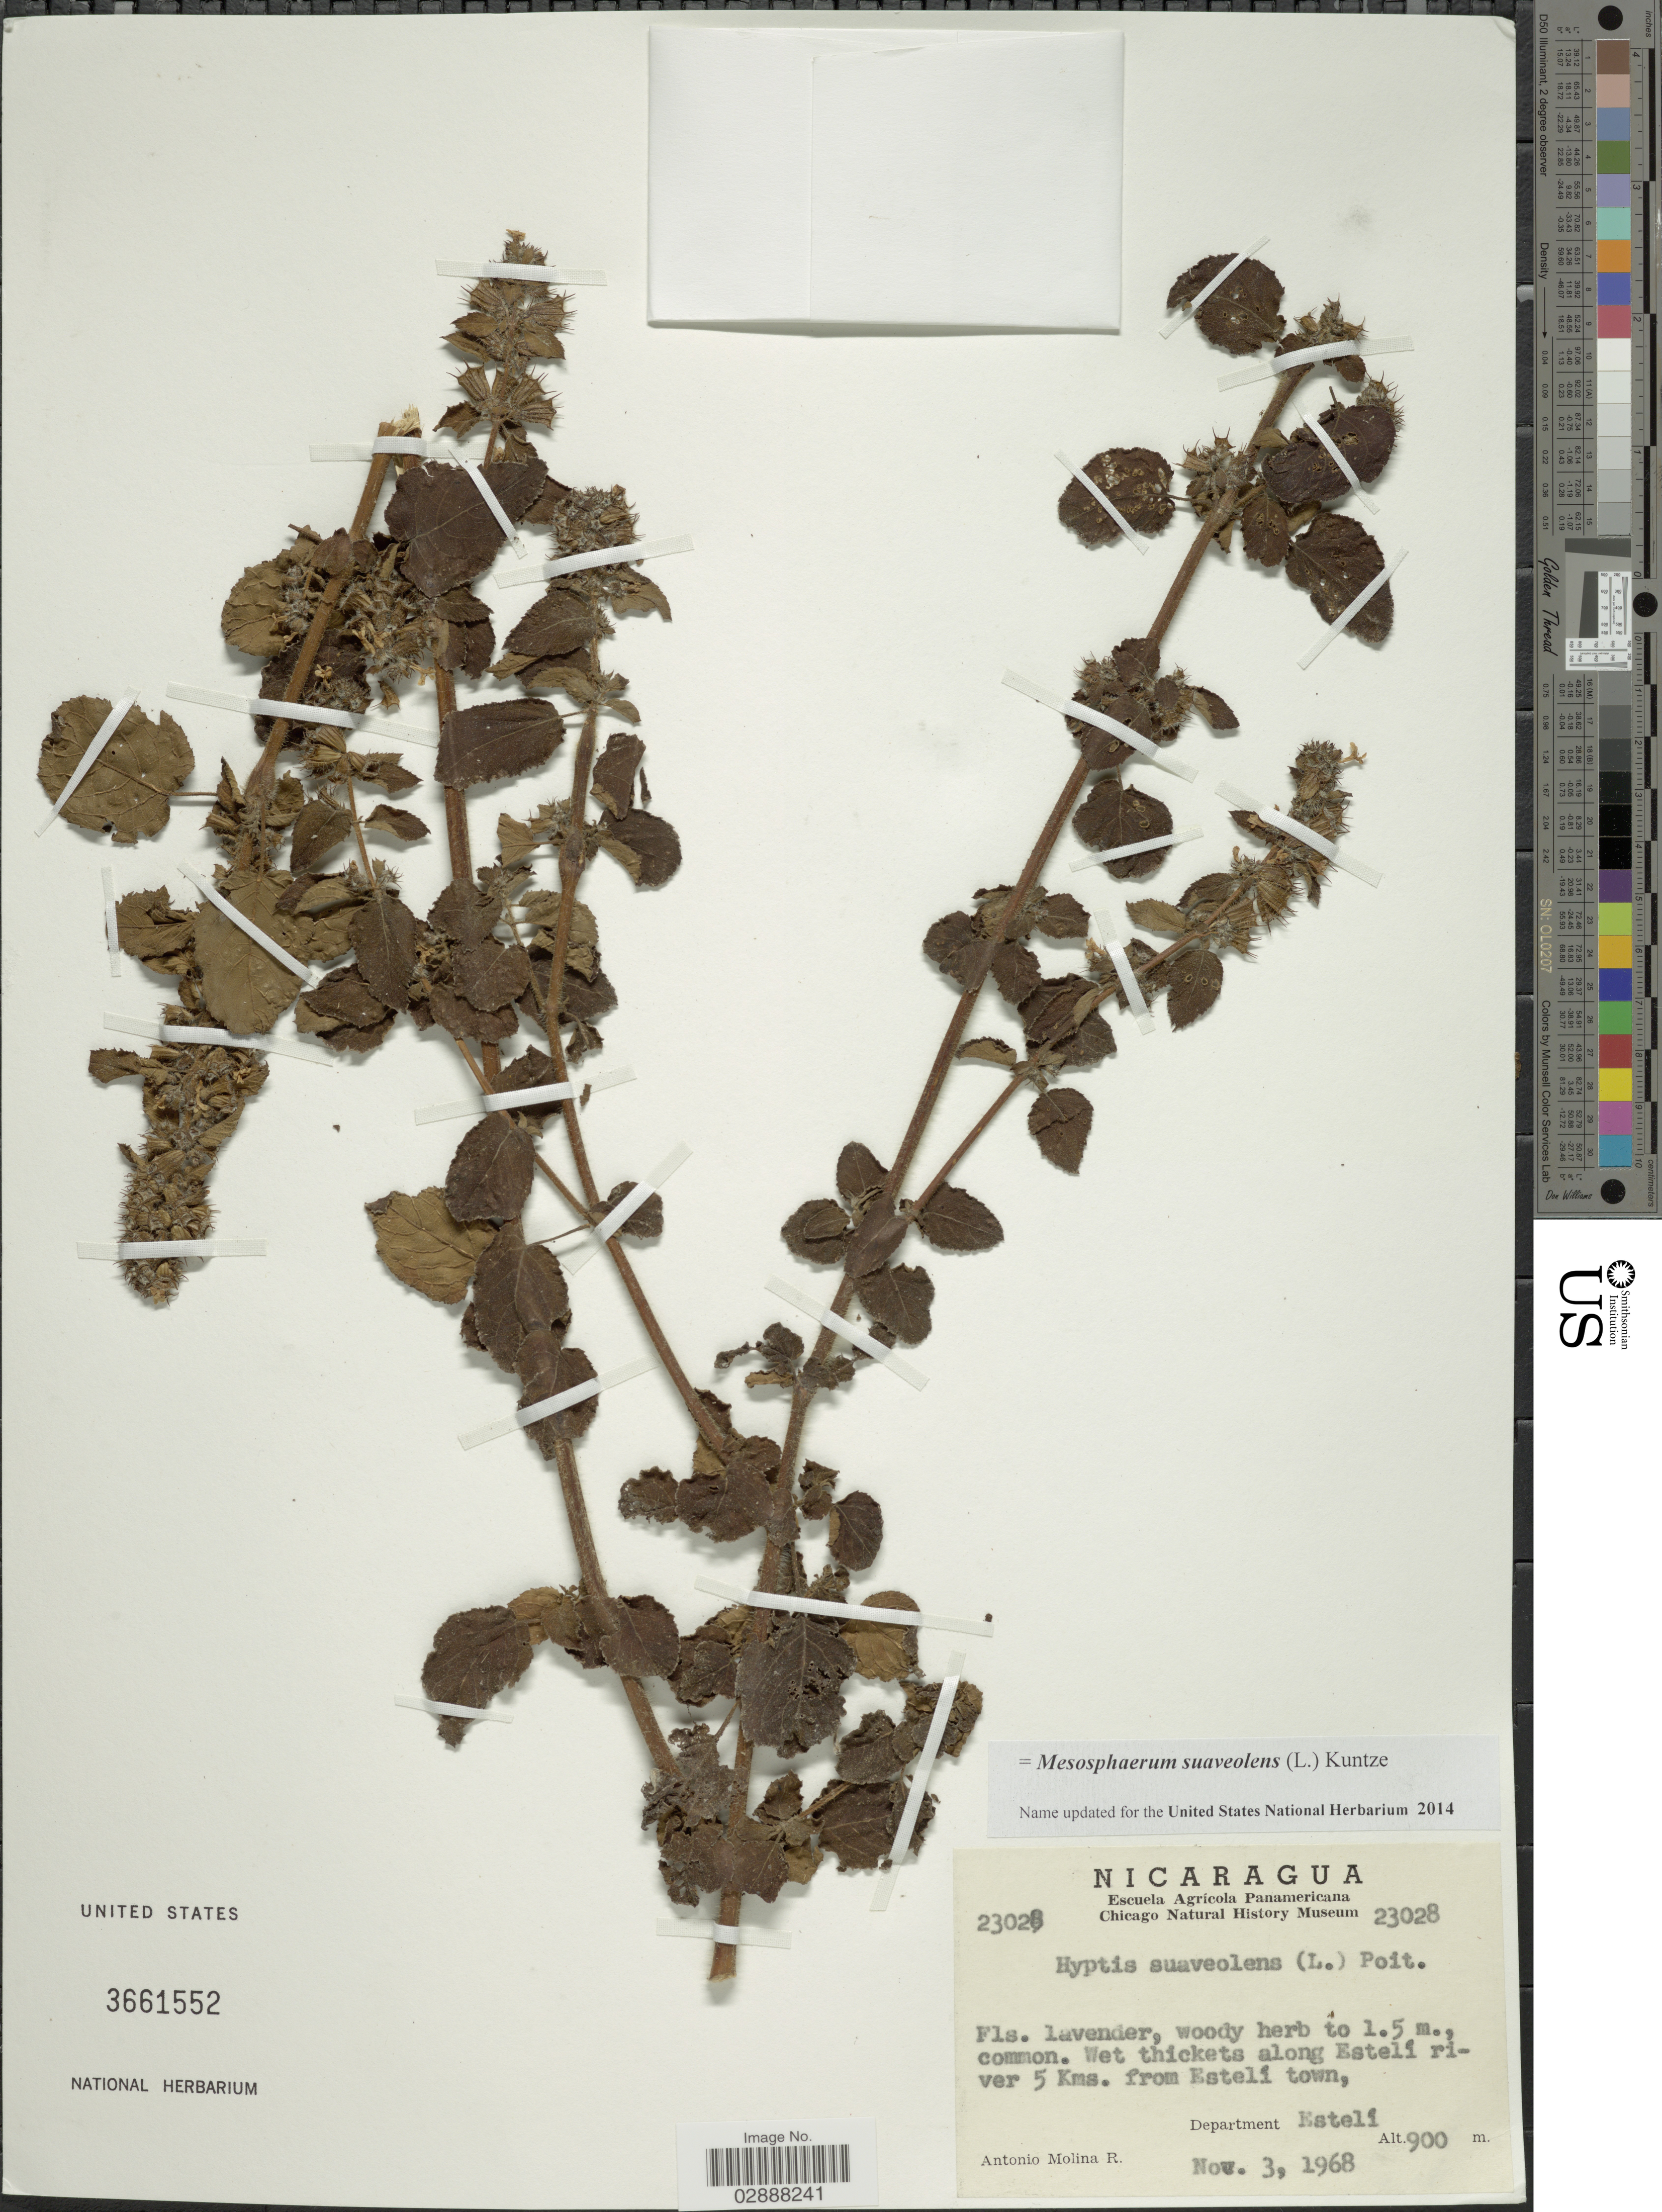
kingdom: Plantae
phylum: Tracheophyta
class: Magnoliopsida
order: Lamiales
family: Lamiaceae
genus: Mesosphaerum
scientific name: Mesosphaerum suaveolens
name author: (L.) Kuntze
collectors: A. Molina R.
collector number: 23028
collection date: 1968-11-03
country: Nicaragua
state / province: Esteli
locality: Along Estelí river 5 Kms. from Estelí town, Department Estelí.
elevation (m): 900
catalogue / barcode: US 3661552